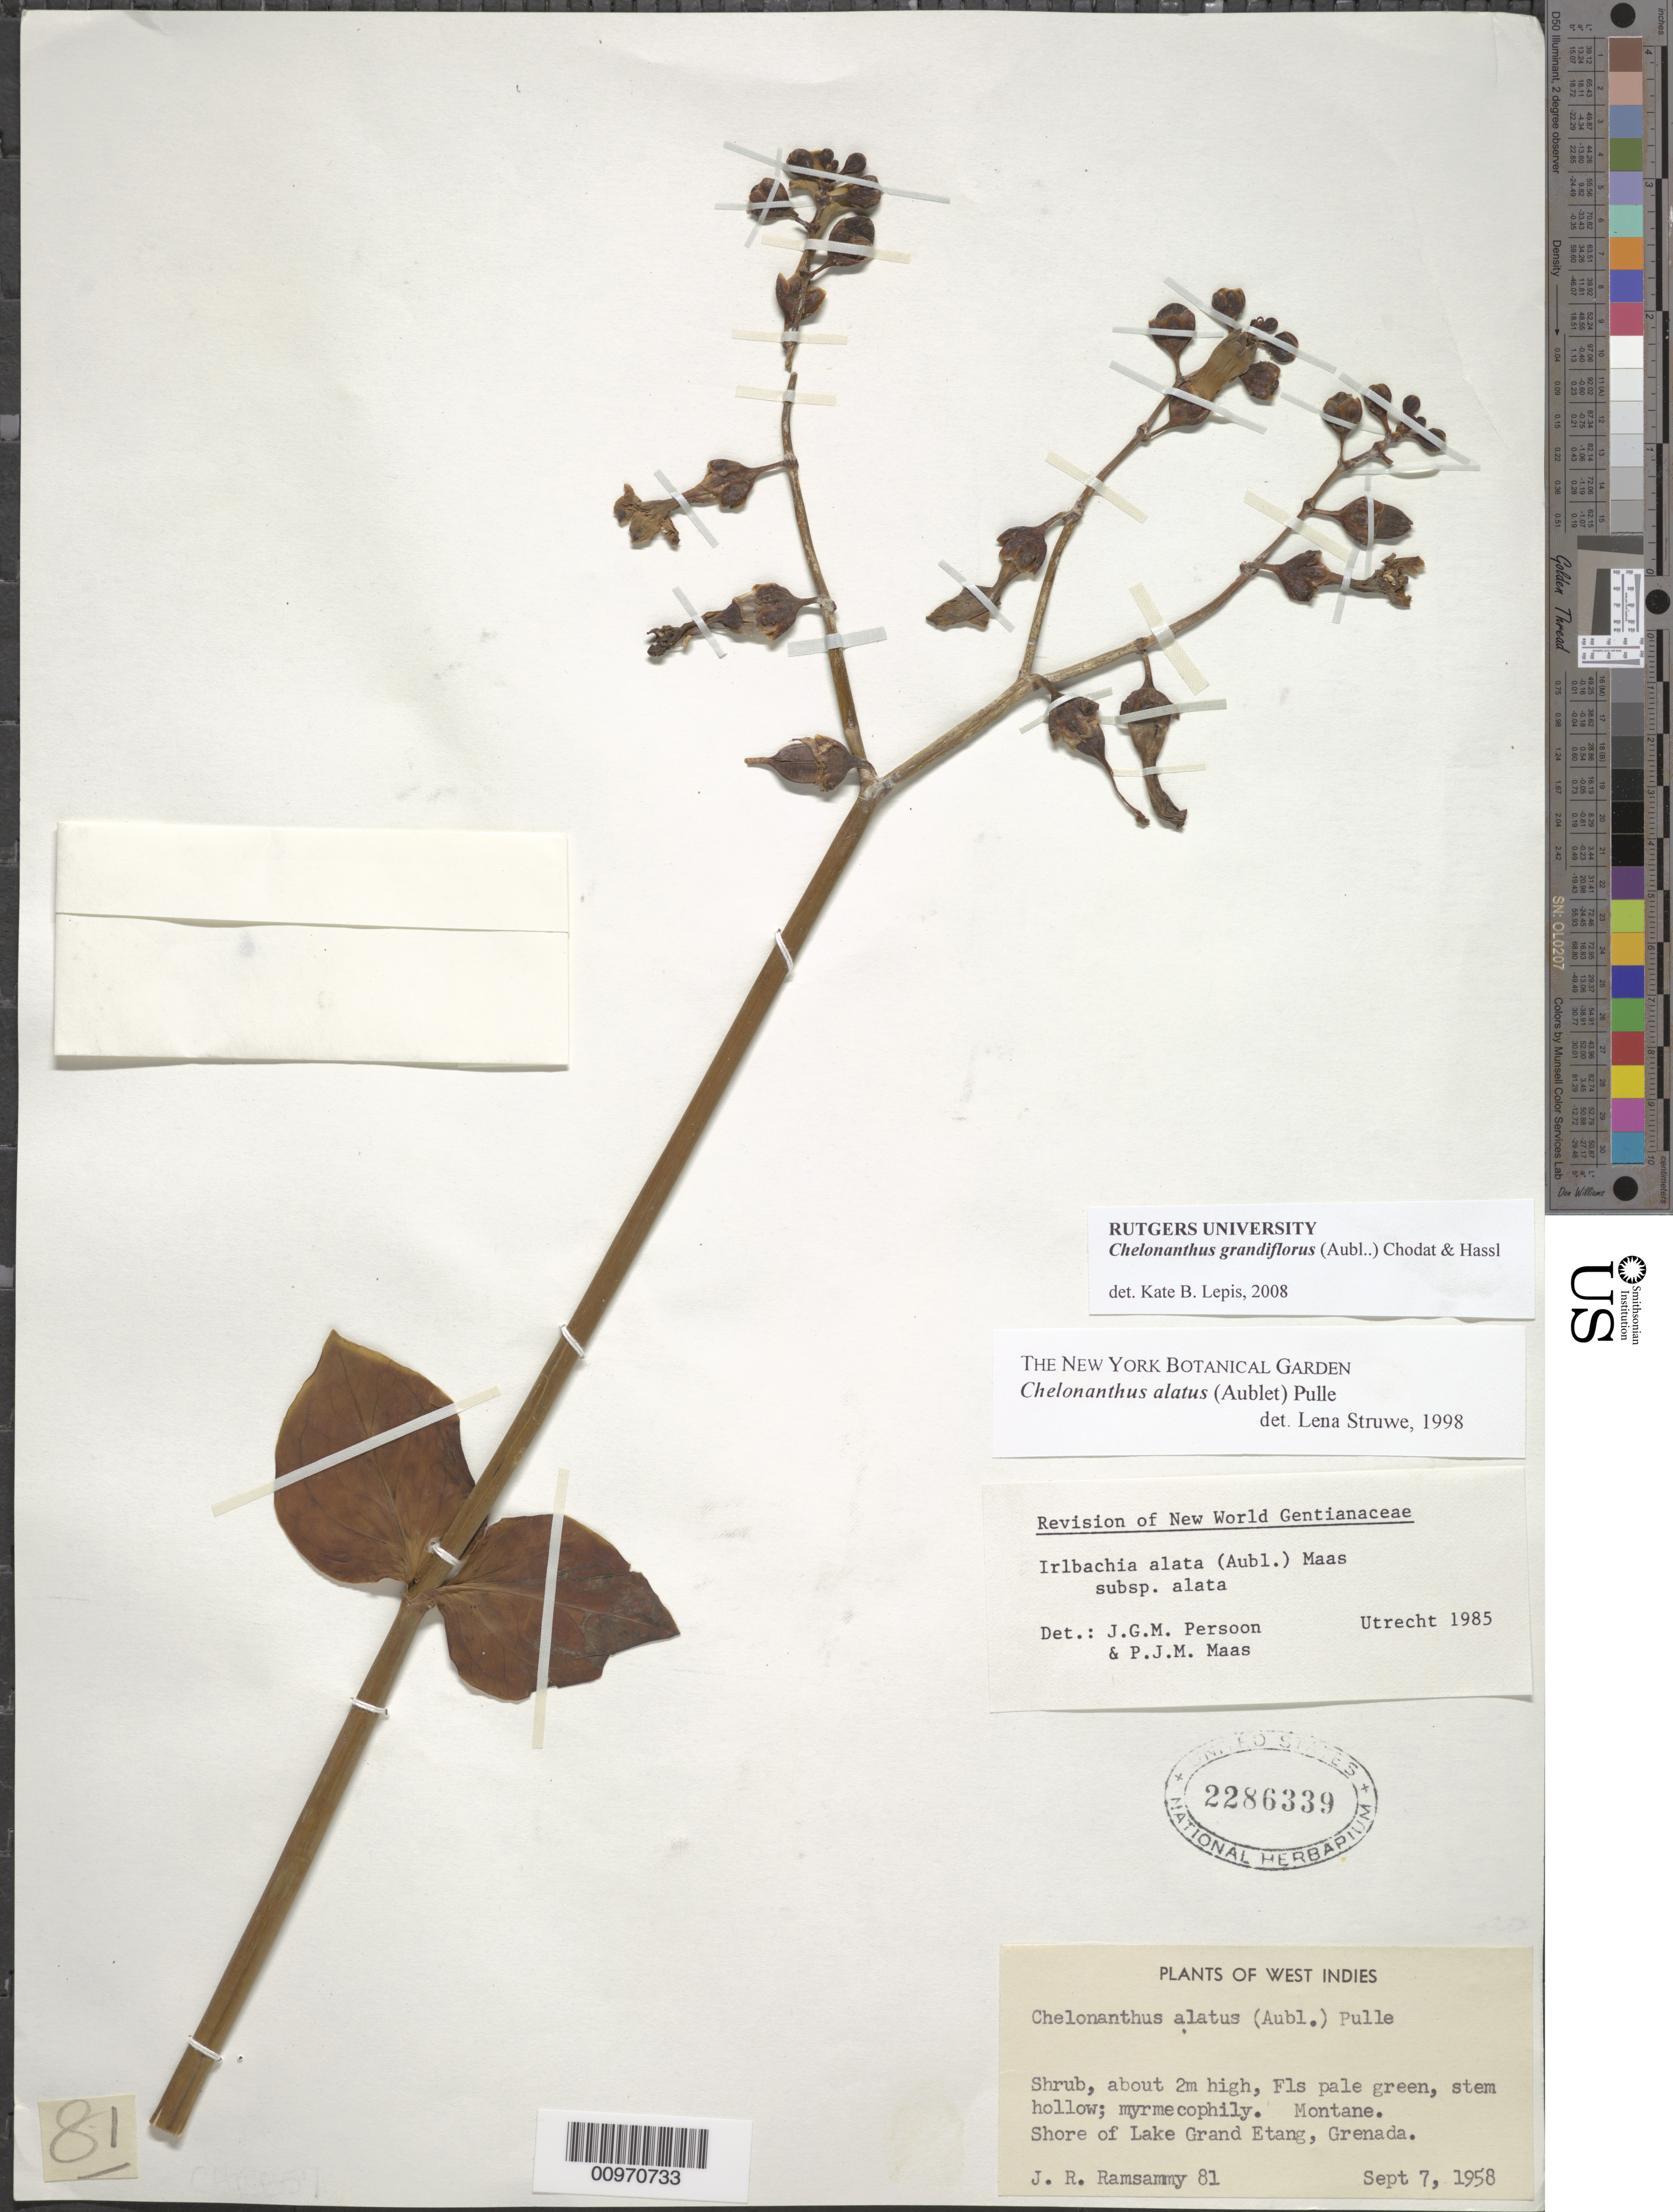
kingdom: Plantae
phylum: Tracheophyta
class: Magnoliopsida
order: Gentianales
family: Gentianaceae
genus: Chelonanthus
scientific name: Chelonanthus grandiflorus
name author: (Aubl.) Chodat & Hassl.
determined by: Lepis, Kate B.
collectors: J. Ramsammy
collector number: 81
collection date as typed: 07 Sep 1958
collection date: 1958-09-07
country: Grenada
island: Grenada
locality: Lake Grand Etang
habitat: Montane, shore of lake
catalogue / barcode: US 2286339